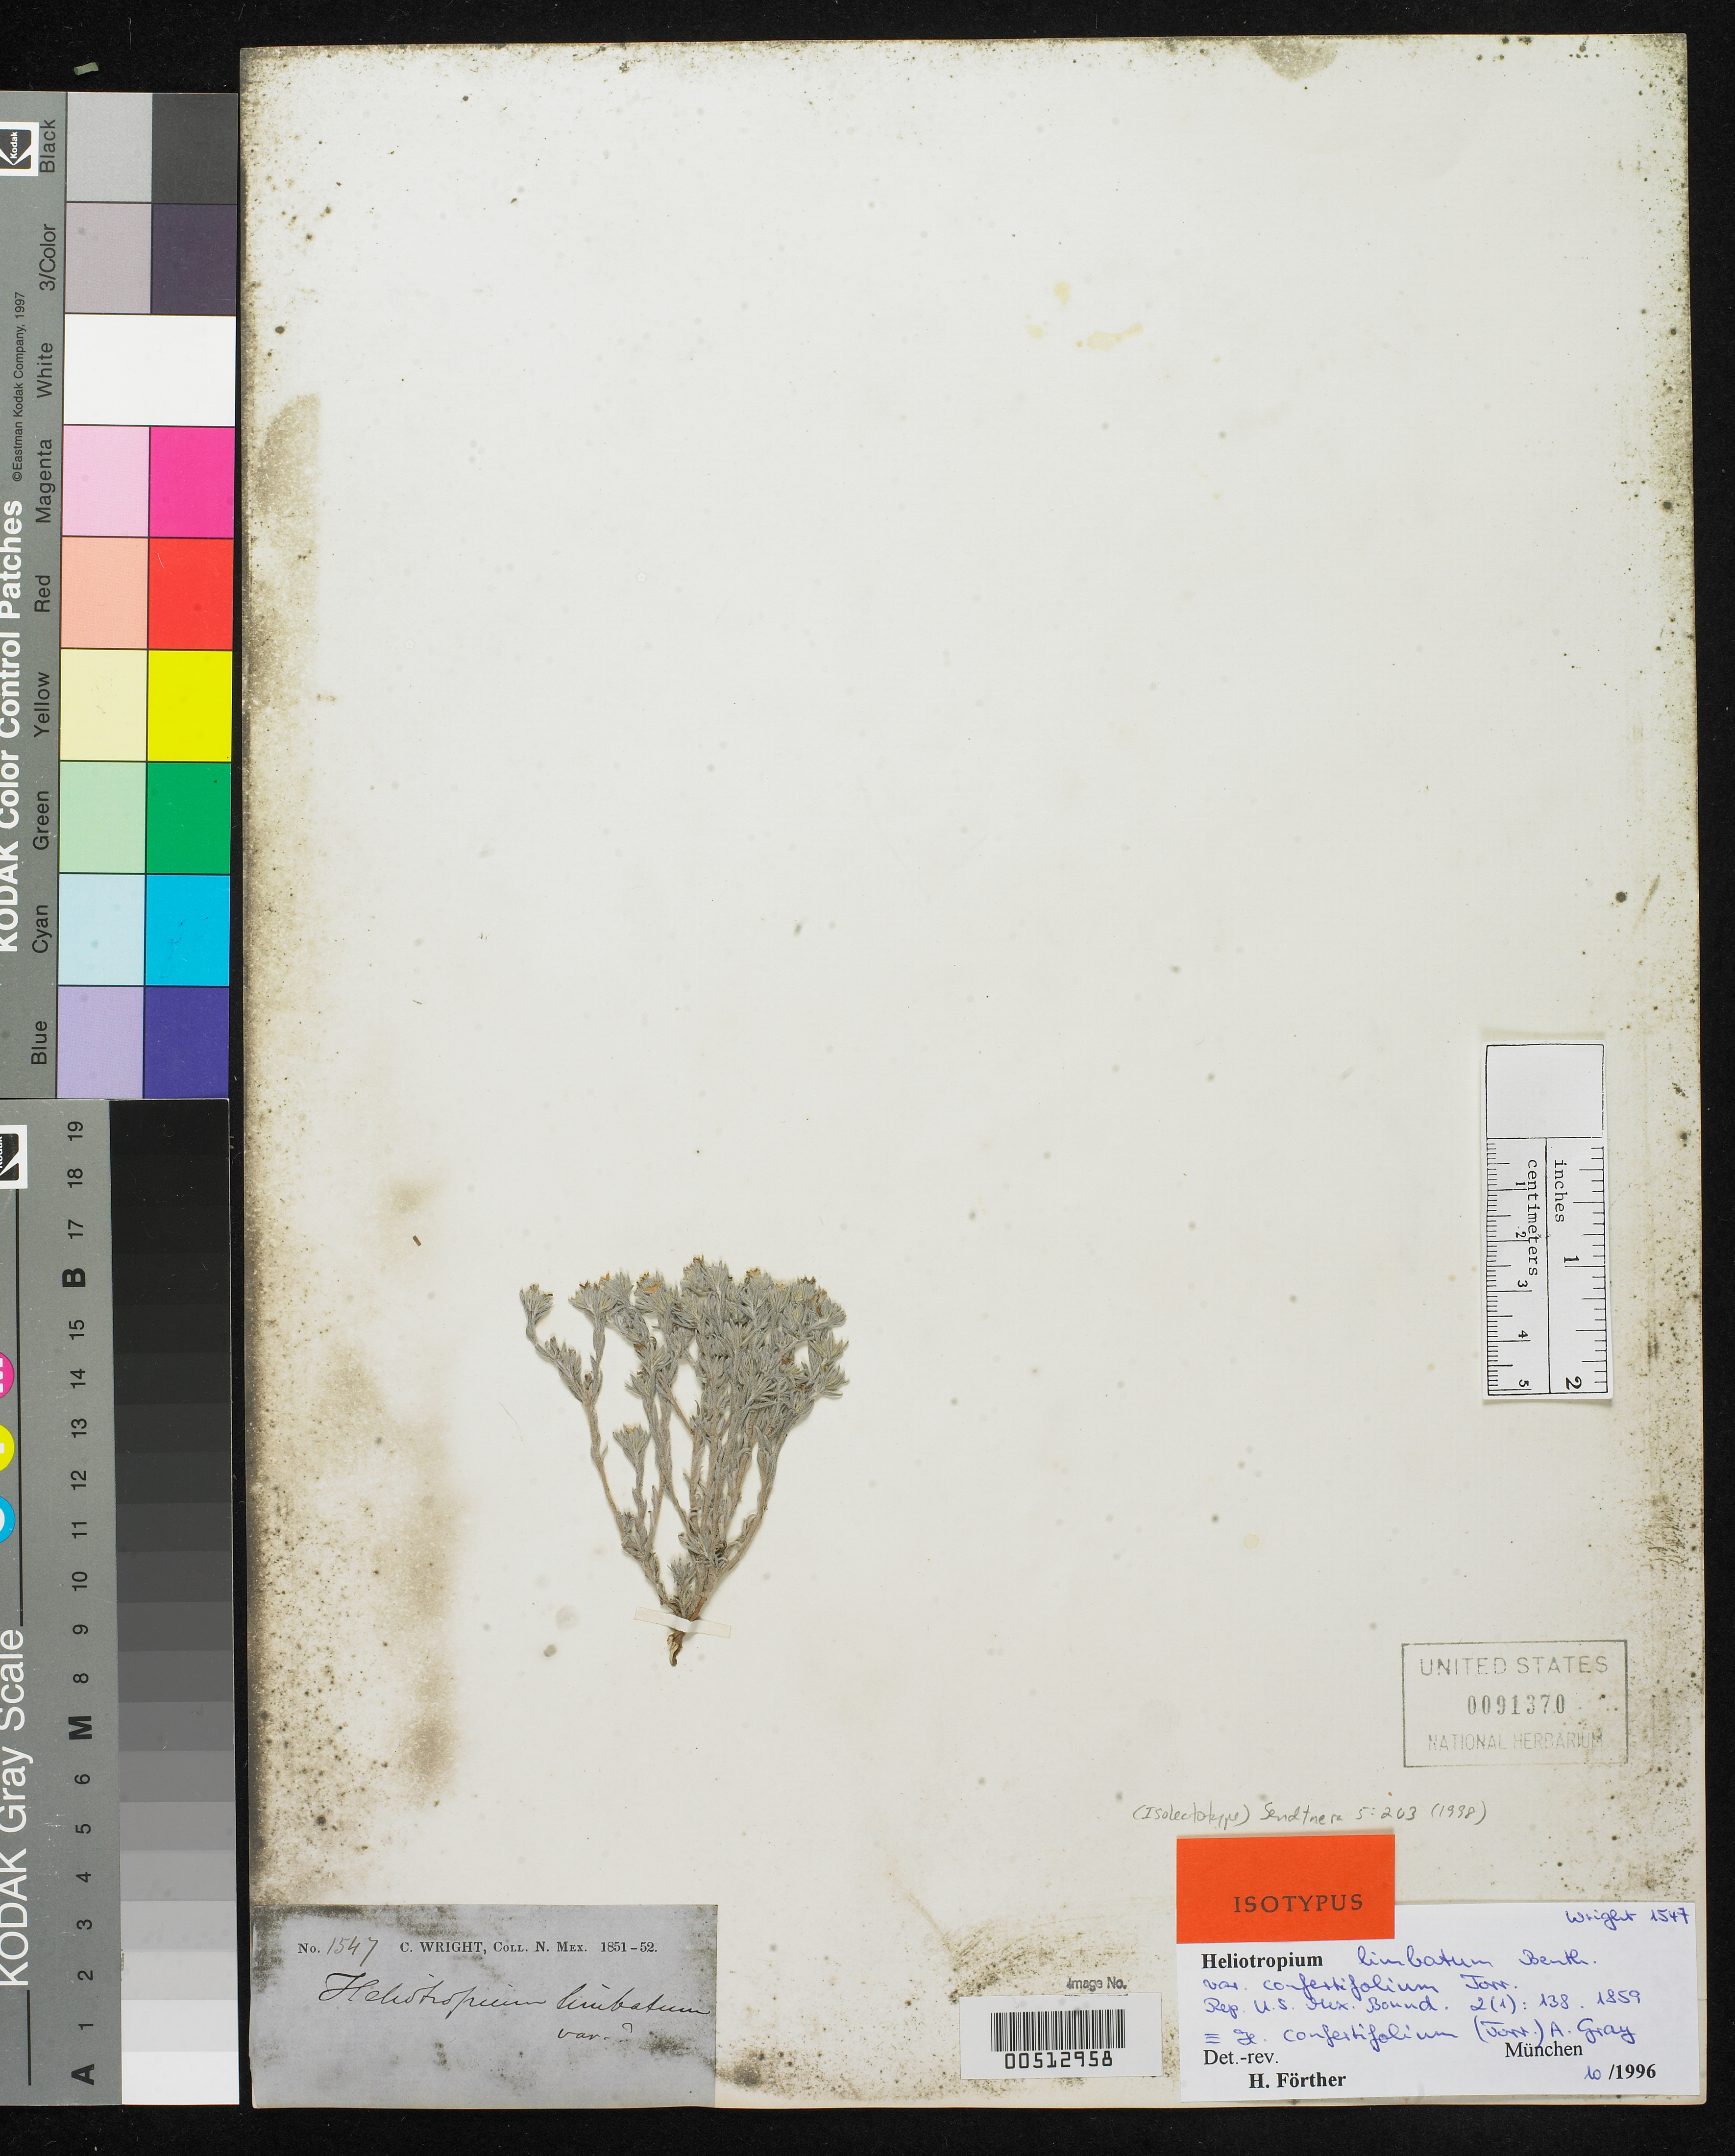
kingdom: Plantae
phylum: Tracheophyta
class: Magnoliopsida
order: Boraginales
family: Heliotropiaceae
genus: Heliotropium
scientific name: Heliotropium limbatum var. confertifolium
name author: Torr. in Emory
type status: Isolectotype; Isosyntype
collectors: C. Wright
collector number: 1547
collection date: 1851/1852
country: United States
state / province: New Mexico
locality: "N. Mex." [=northern Mexico or New Mexico? either way possibly referring to present-day Arizona or Texas]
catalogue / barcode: US 91370